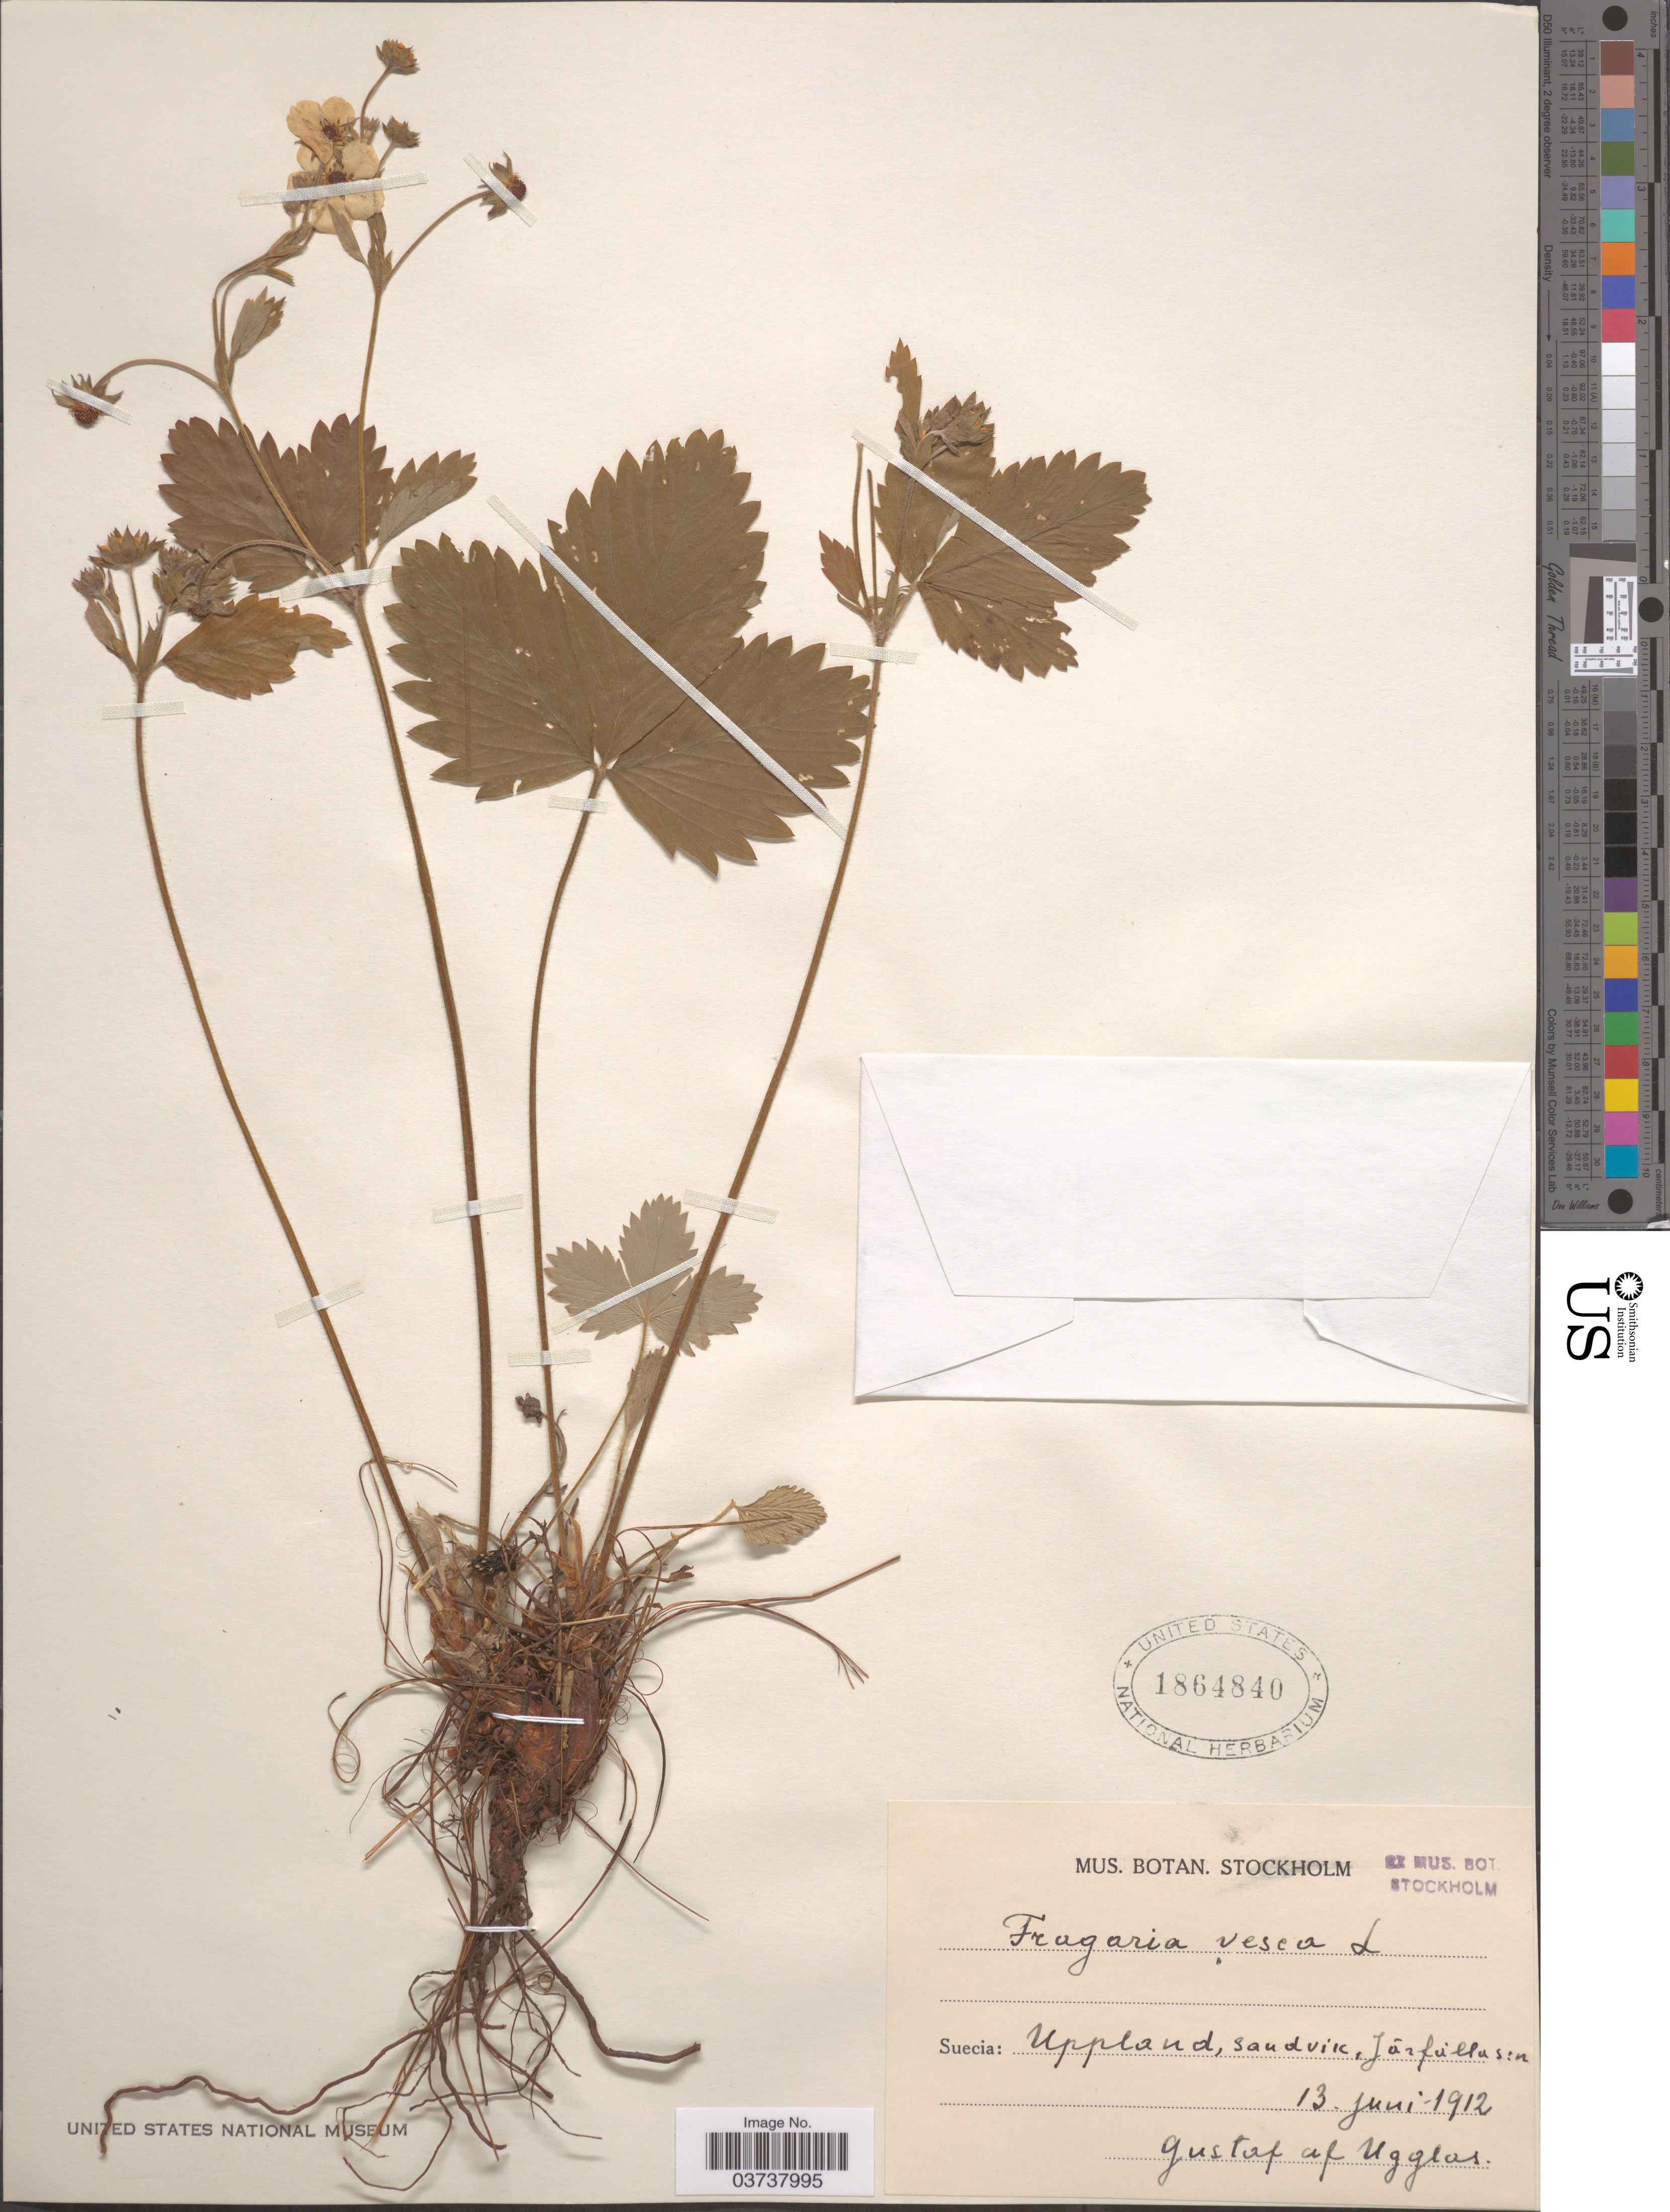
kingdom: Plantae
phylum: Tracheophyta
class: Magnoliopsida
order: Rosales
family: Rosaceae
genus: Fragaria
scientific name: Fragaria vesca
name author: L.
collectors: G. Ugglas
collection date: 1912-06-13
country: Sweden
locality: Suecia: Uppland, sandvik, Jörfullusin.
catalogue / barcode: US 1864840